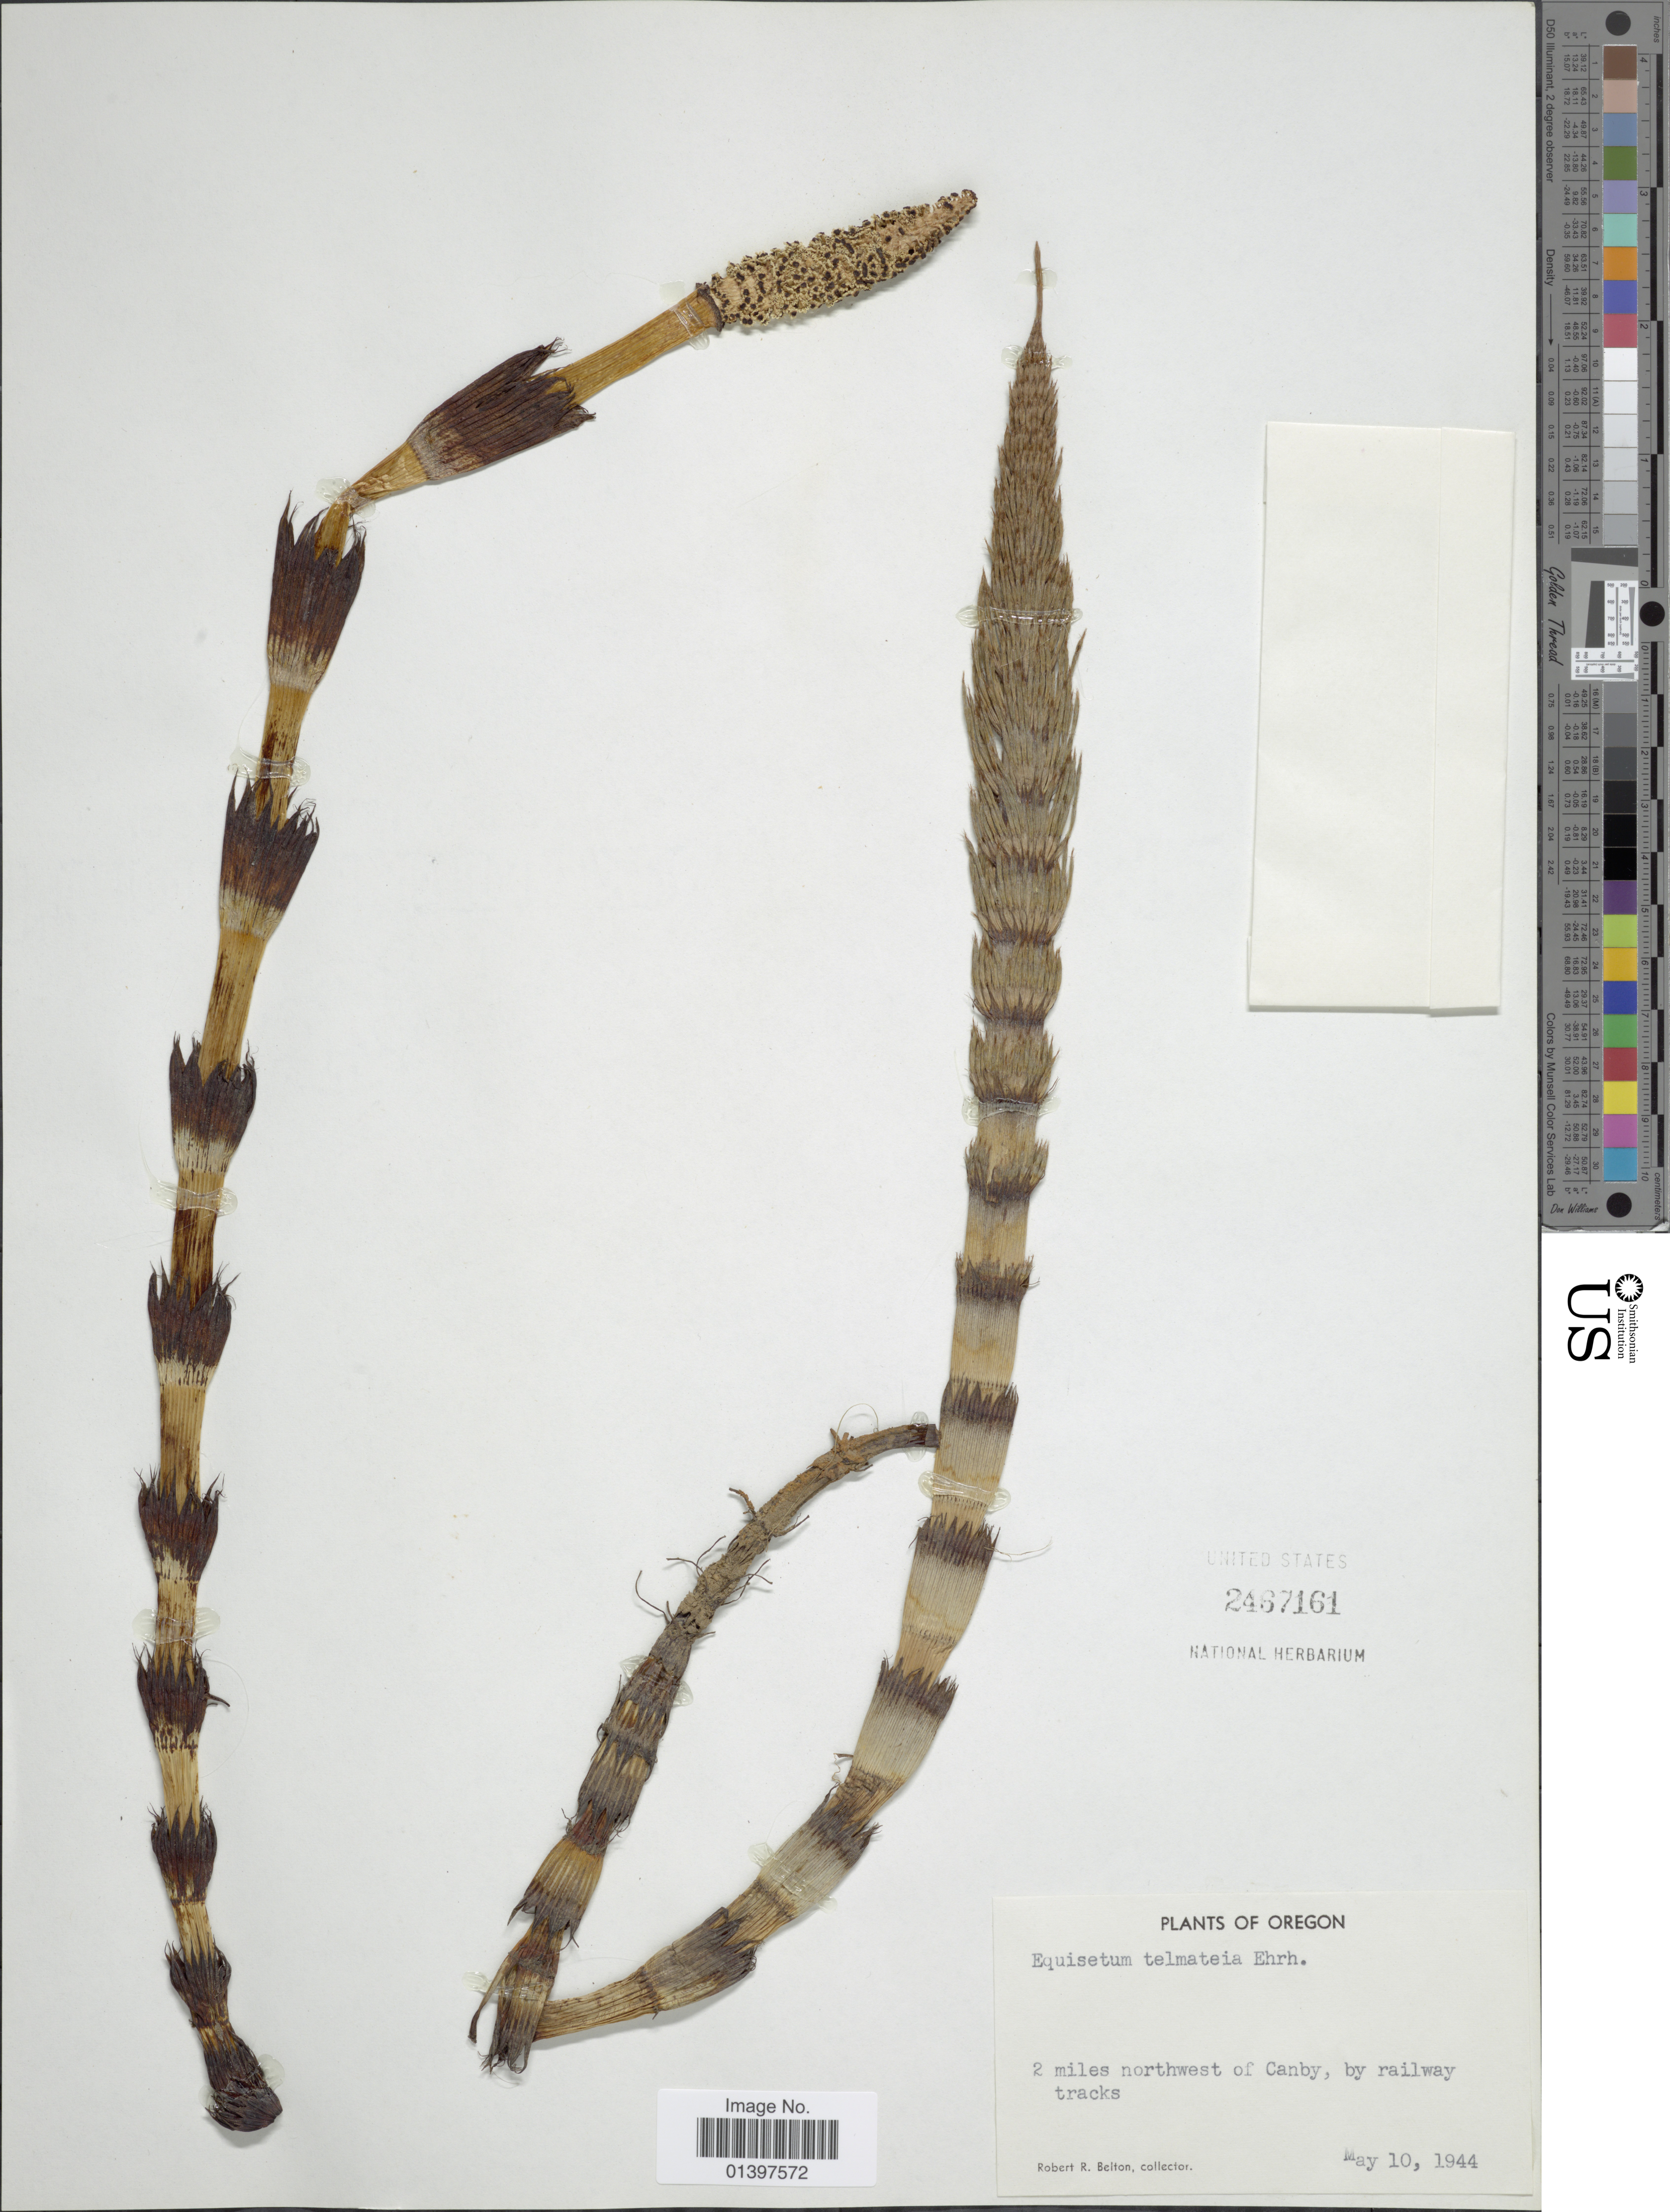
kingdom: Plantae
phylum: Tracheophyta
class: Polypodiopsida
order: Equisetales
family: Equisetaceae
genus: Equisetum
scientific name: Equisetum telmateia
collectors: R. Belton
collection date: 1944-05-10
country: United States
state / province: Oregon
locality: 2 miles northwest of Canby, by railway tracks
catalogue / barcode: US 2467161